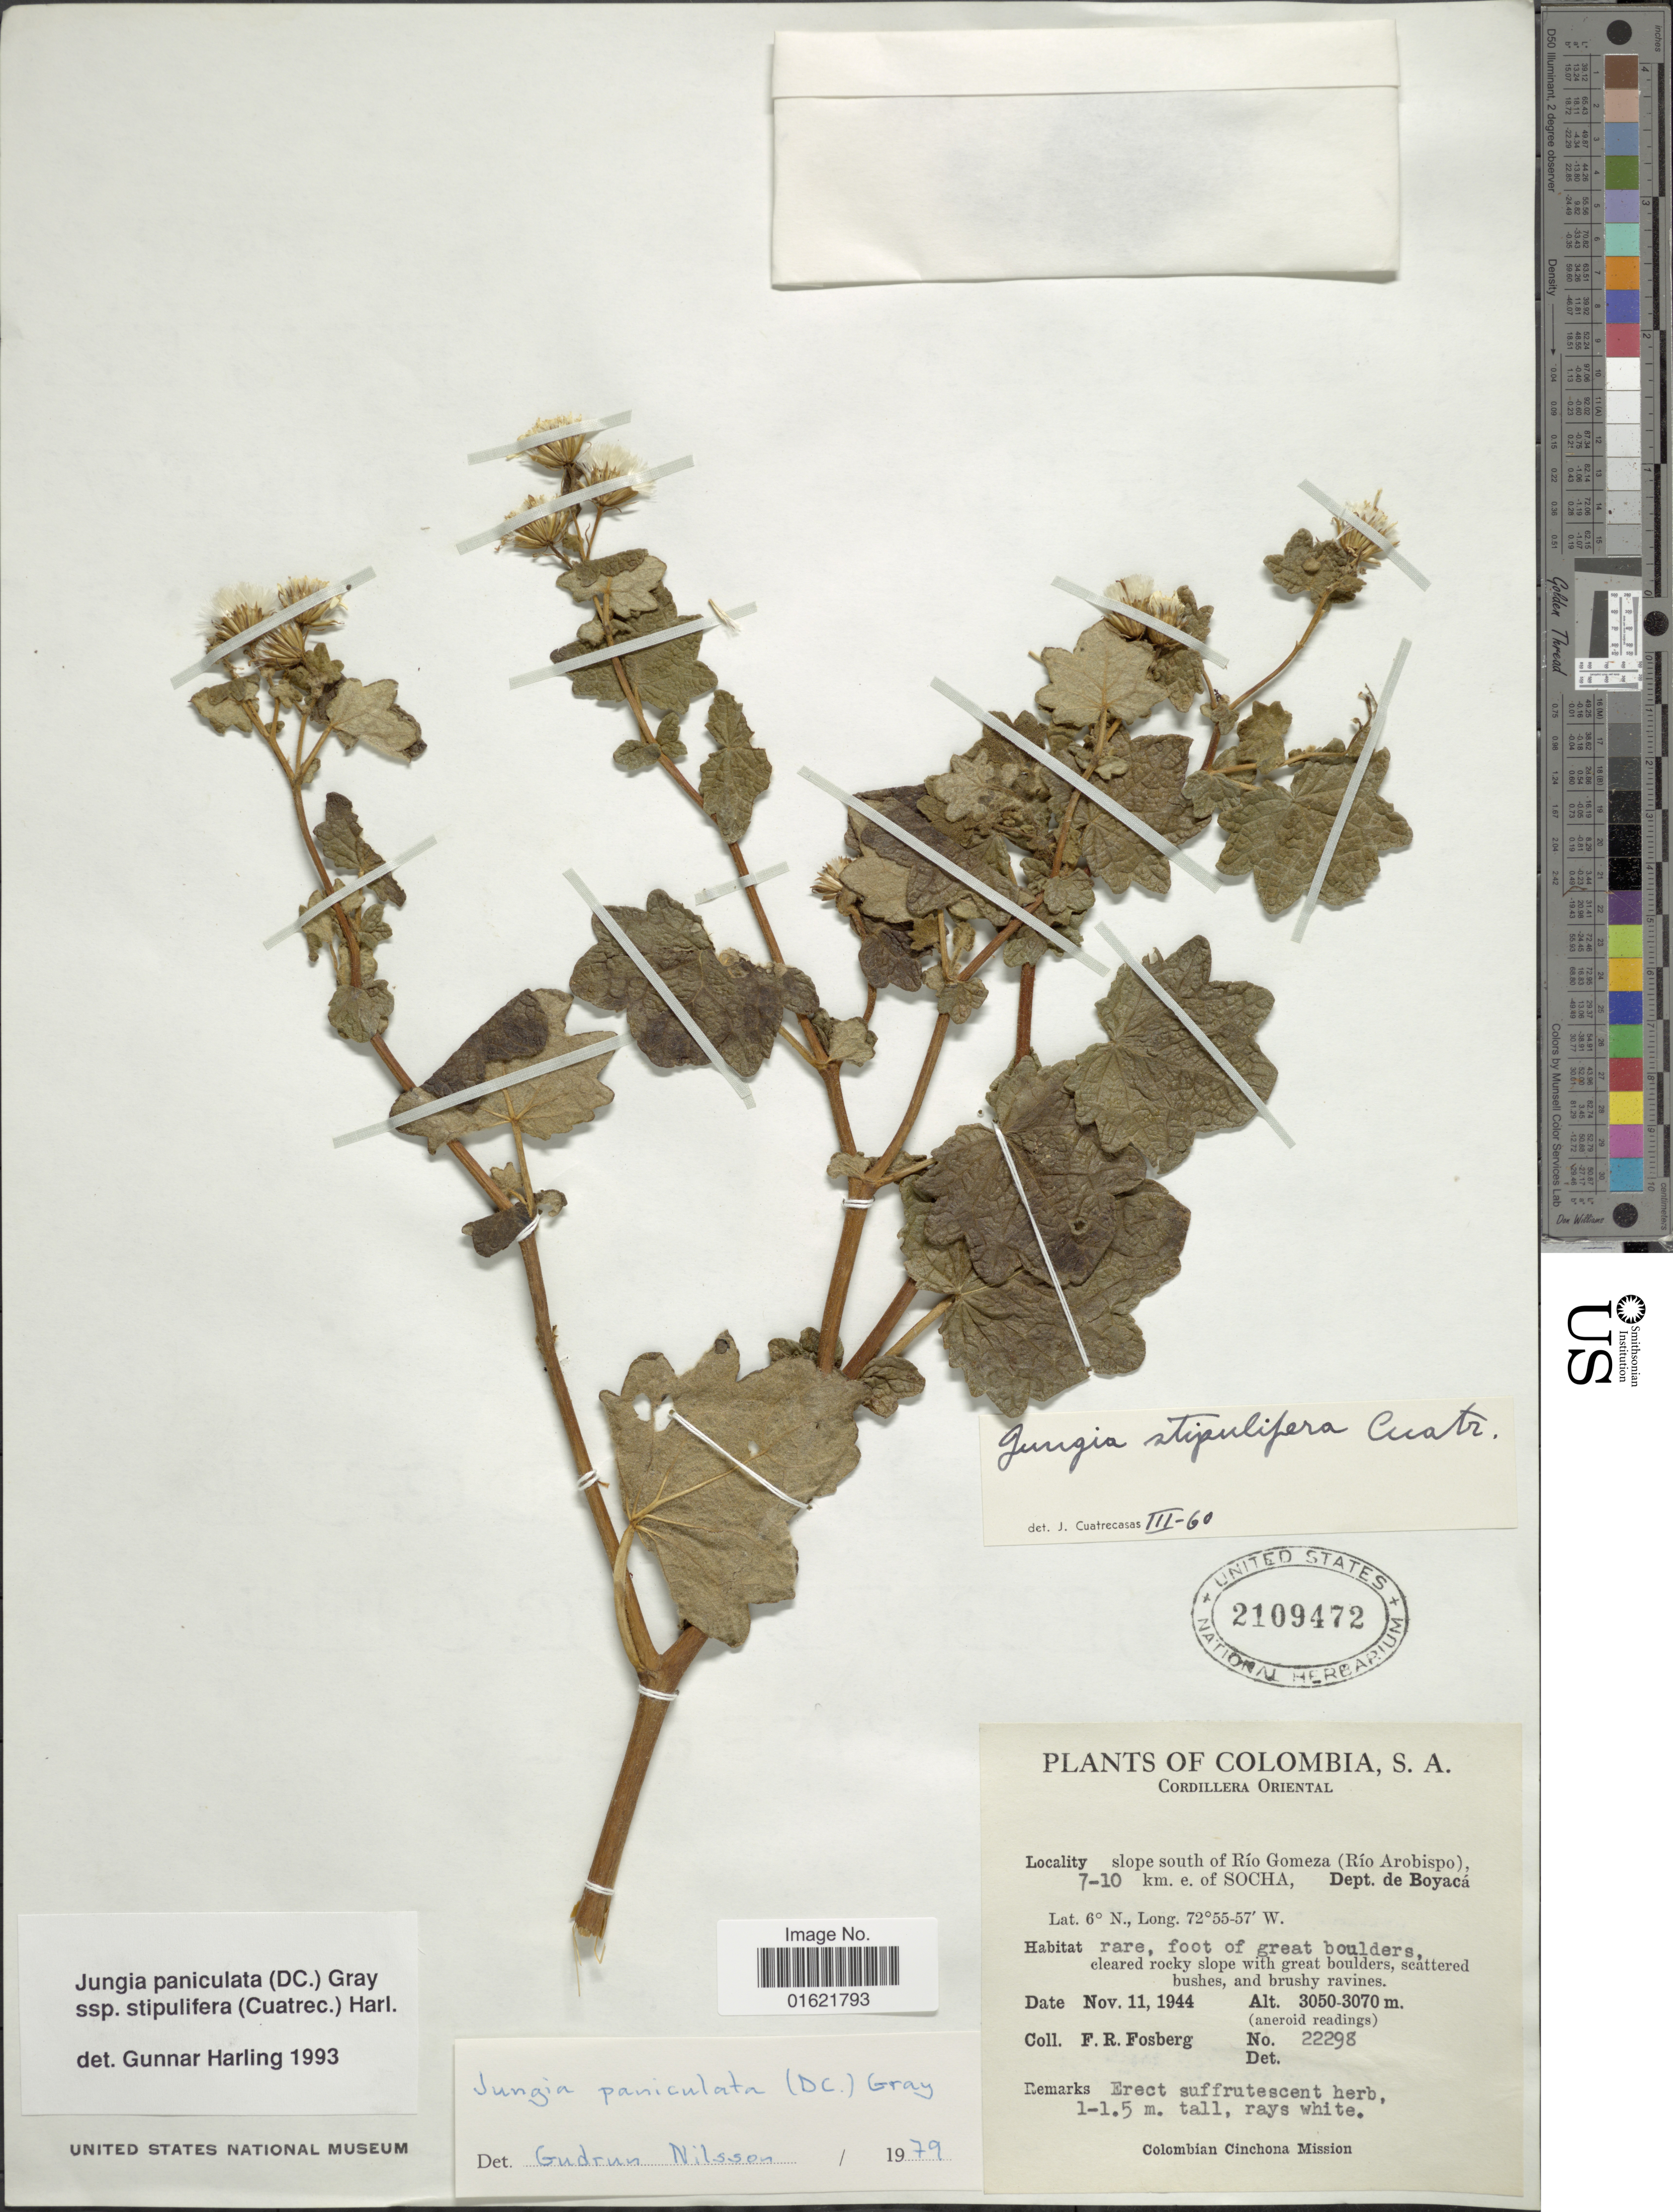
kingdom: Plantae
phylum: Tracheophyta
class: Magnoliopsida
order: Asterales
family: Asteraceae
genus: Jungia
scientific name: Jungia paniculata subsp. stipulifera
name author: (Cuatrec.) Harling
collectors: F. R. Fosberg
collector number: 22298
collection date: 1944-11-11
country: Colombia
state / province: Boyacá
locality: Cordillera Oriental. Slope south of Rio Gomeza (Rio Arobispo) 7-10 km e. of Socha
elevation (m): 3050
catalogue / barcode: US 2109472